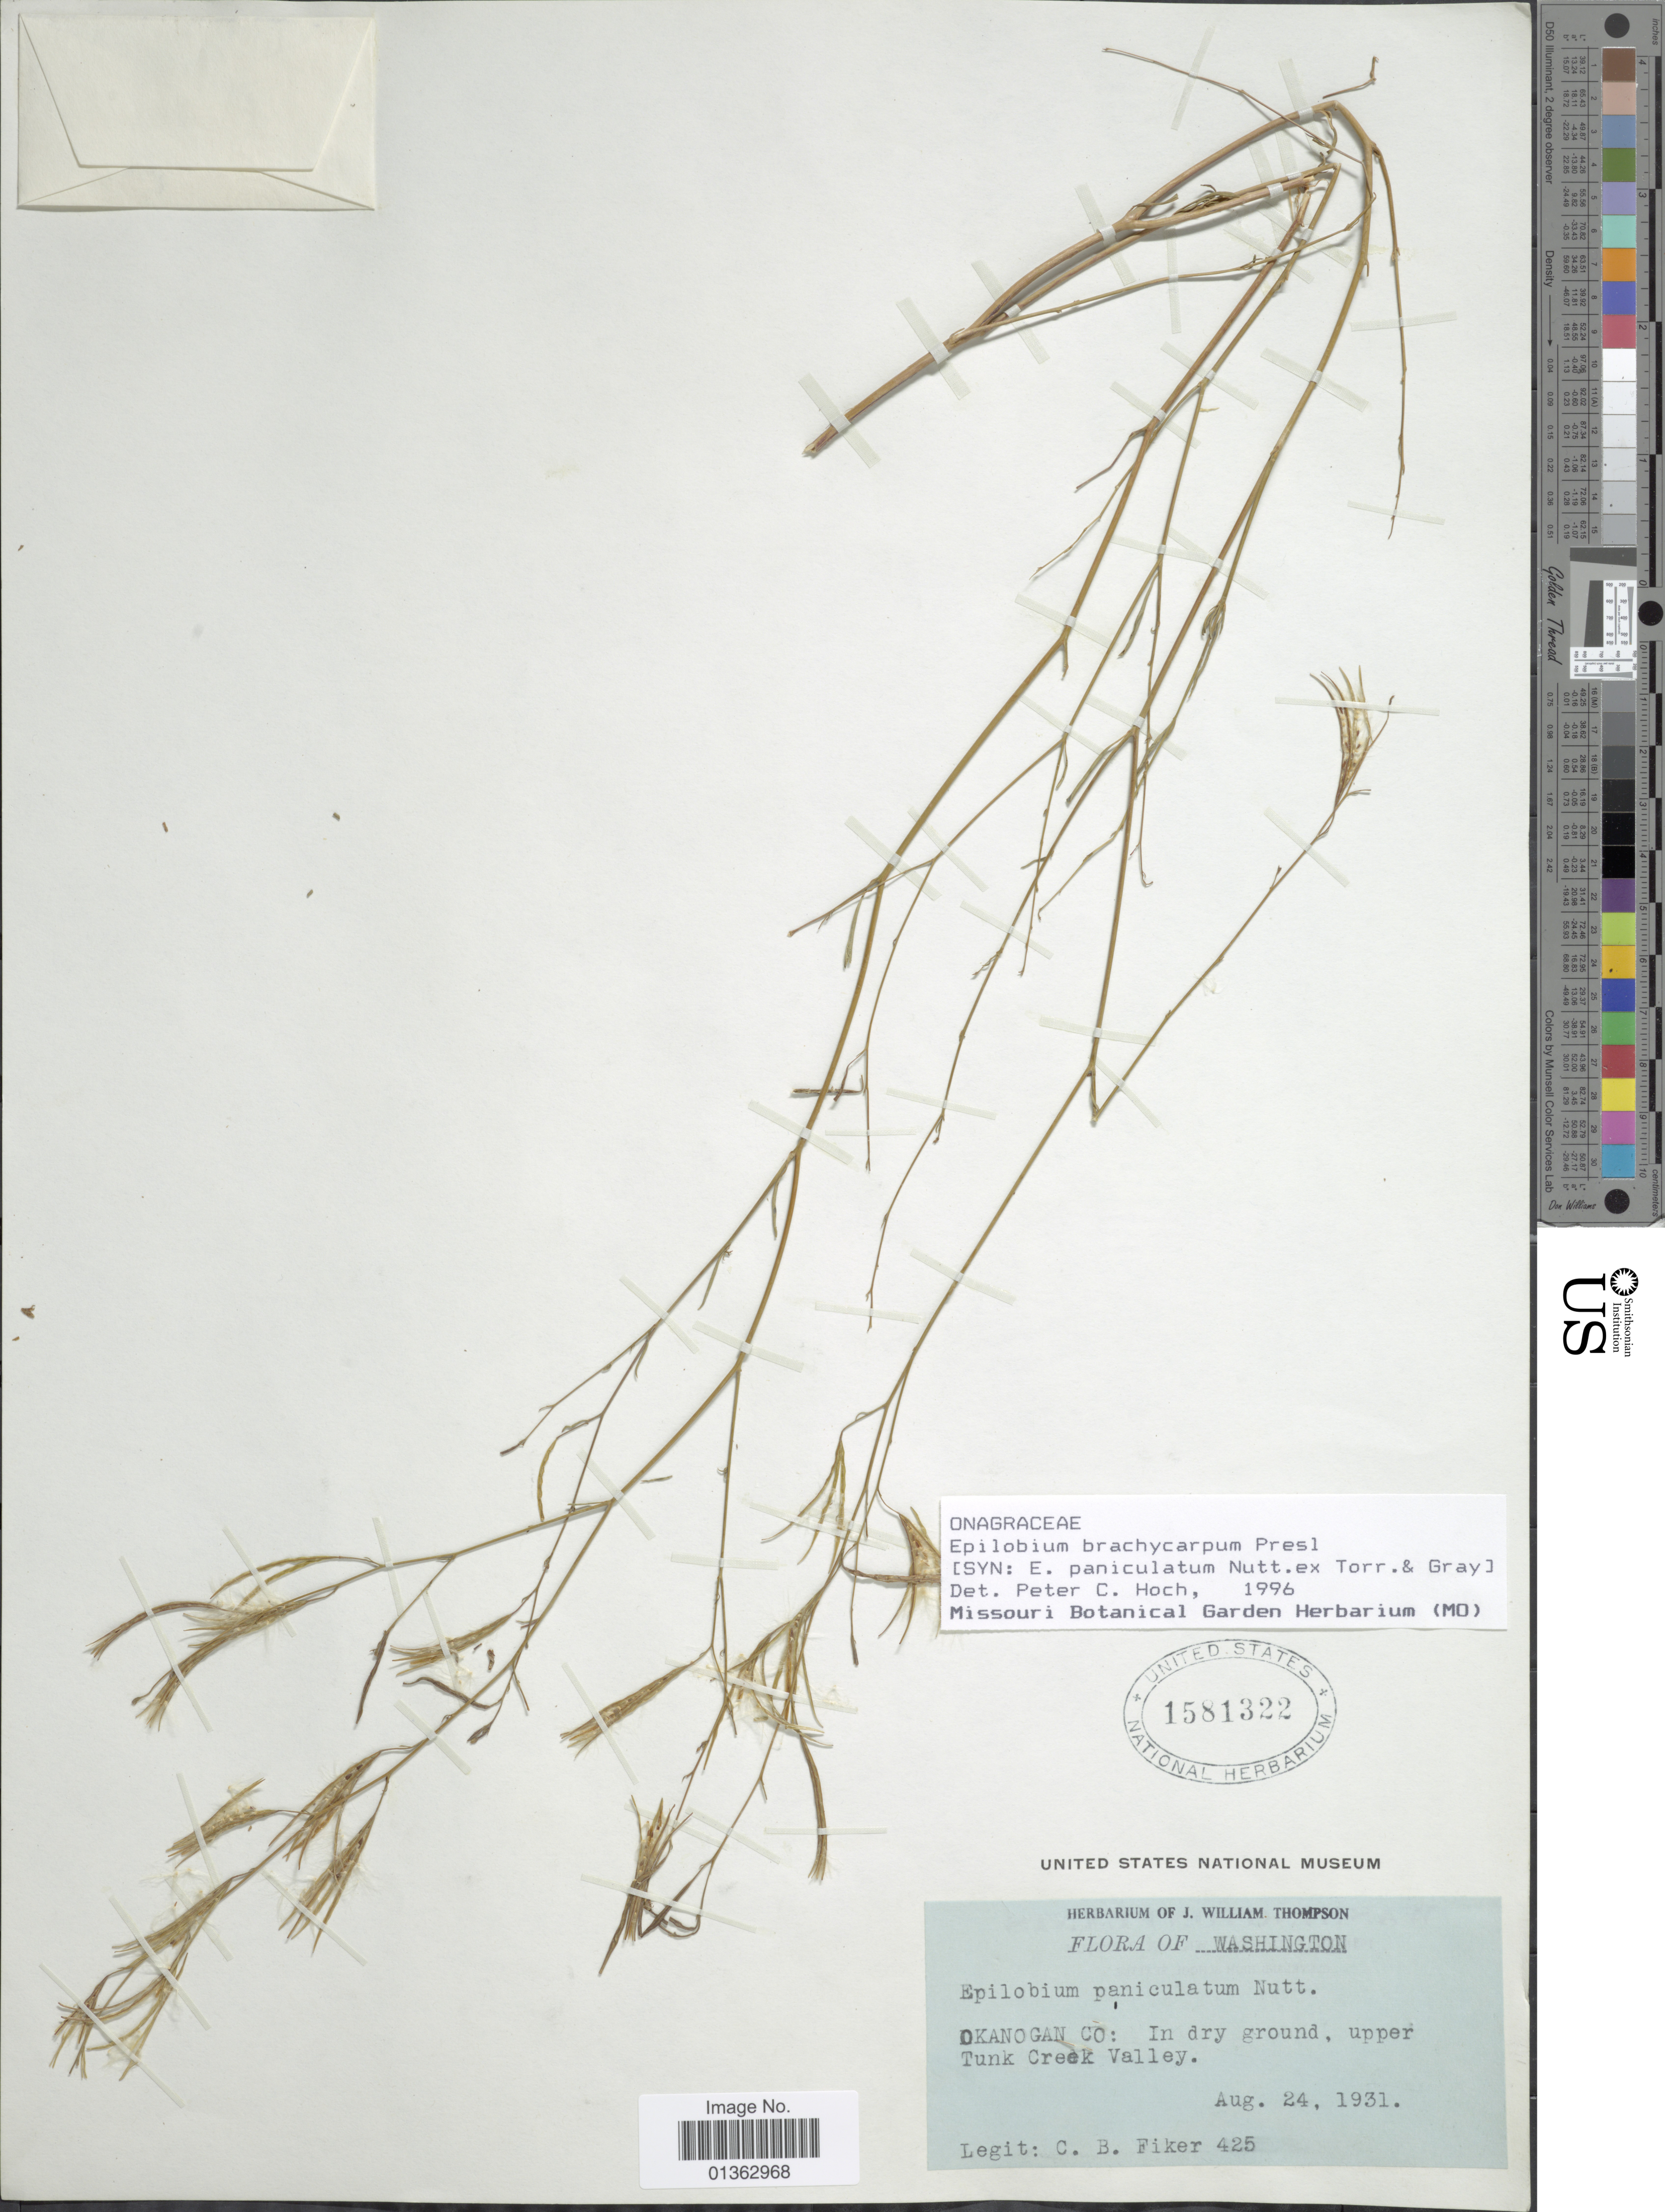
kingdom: Plantae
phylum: Tracheophyta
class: Magnoliopsida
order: Myrtales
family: Onagraceae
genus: Epilobium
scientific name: Epilobium brachycarpum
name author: C. Presl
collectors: C. Fiker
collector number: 425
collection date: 1931-08-24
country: United States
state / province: Washington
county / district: Okanogan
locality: Okanogan Co: In dry ground, upper Tunk Creek Valley.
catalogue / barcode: US 1581322